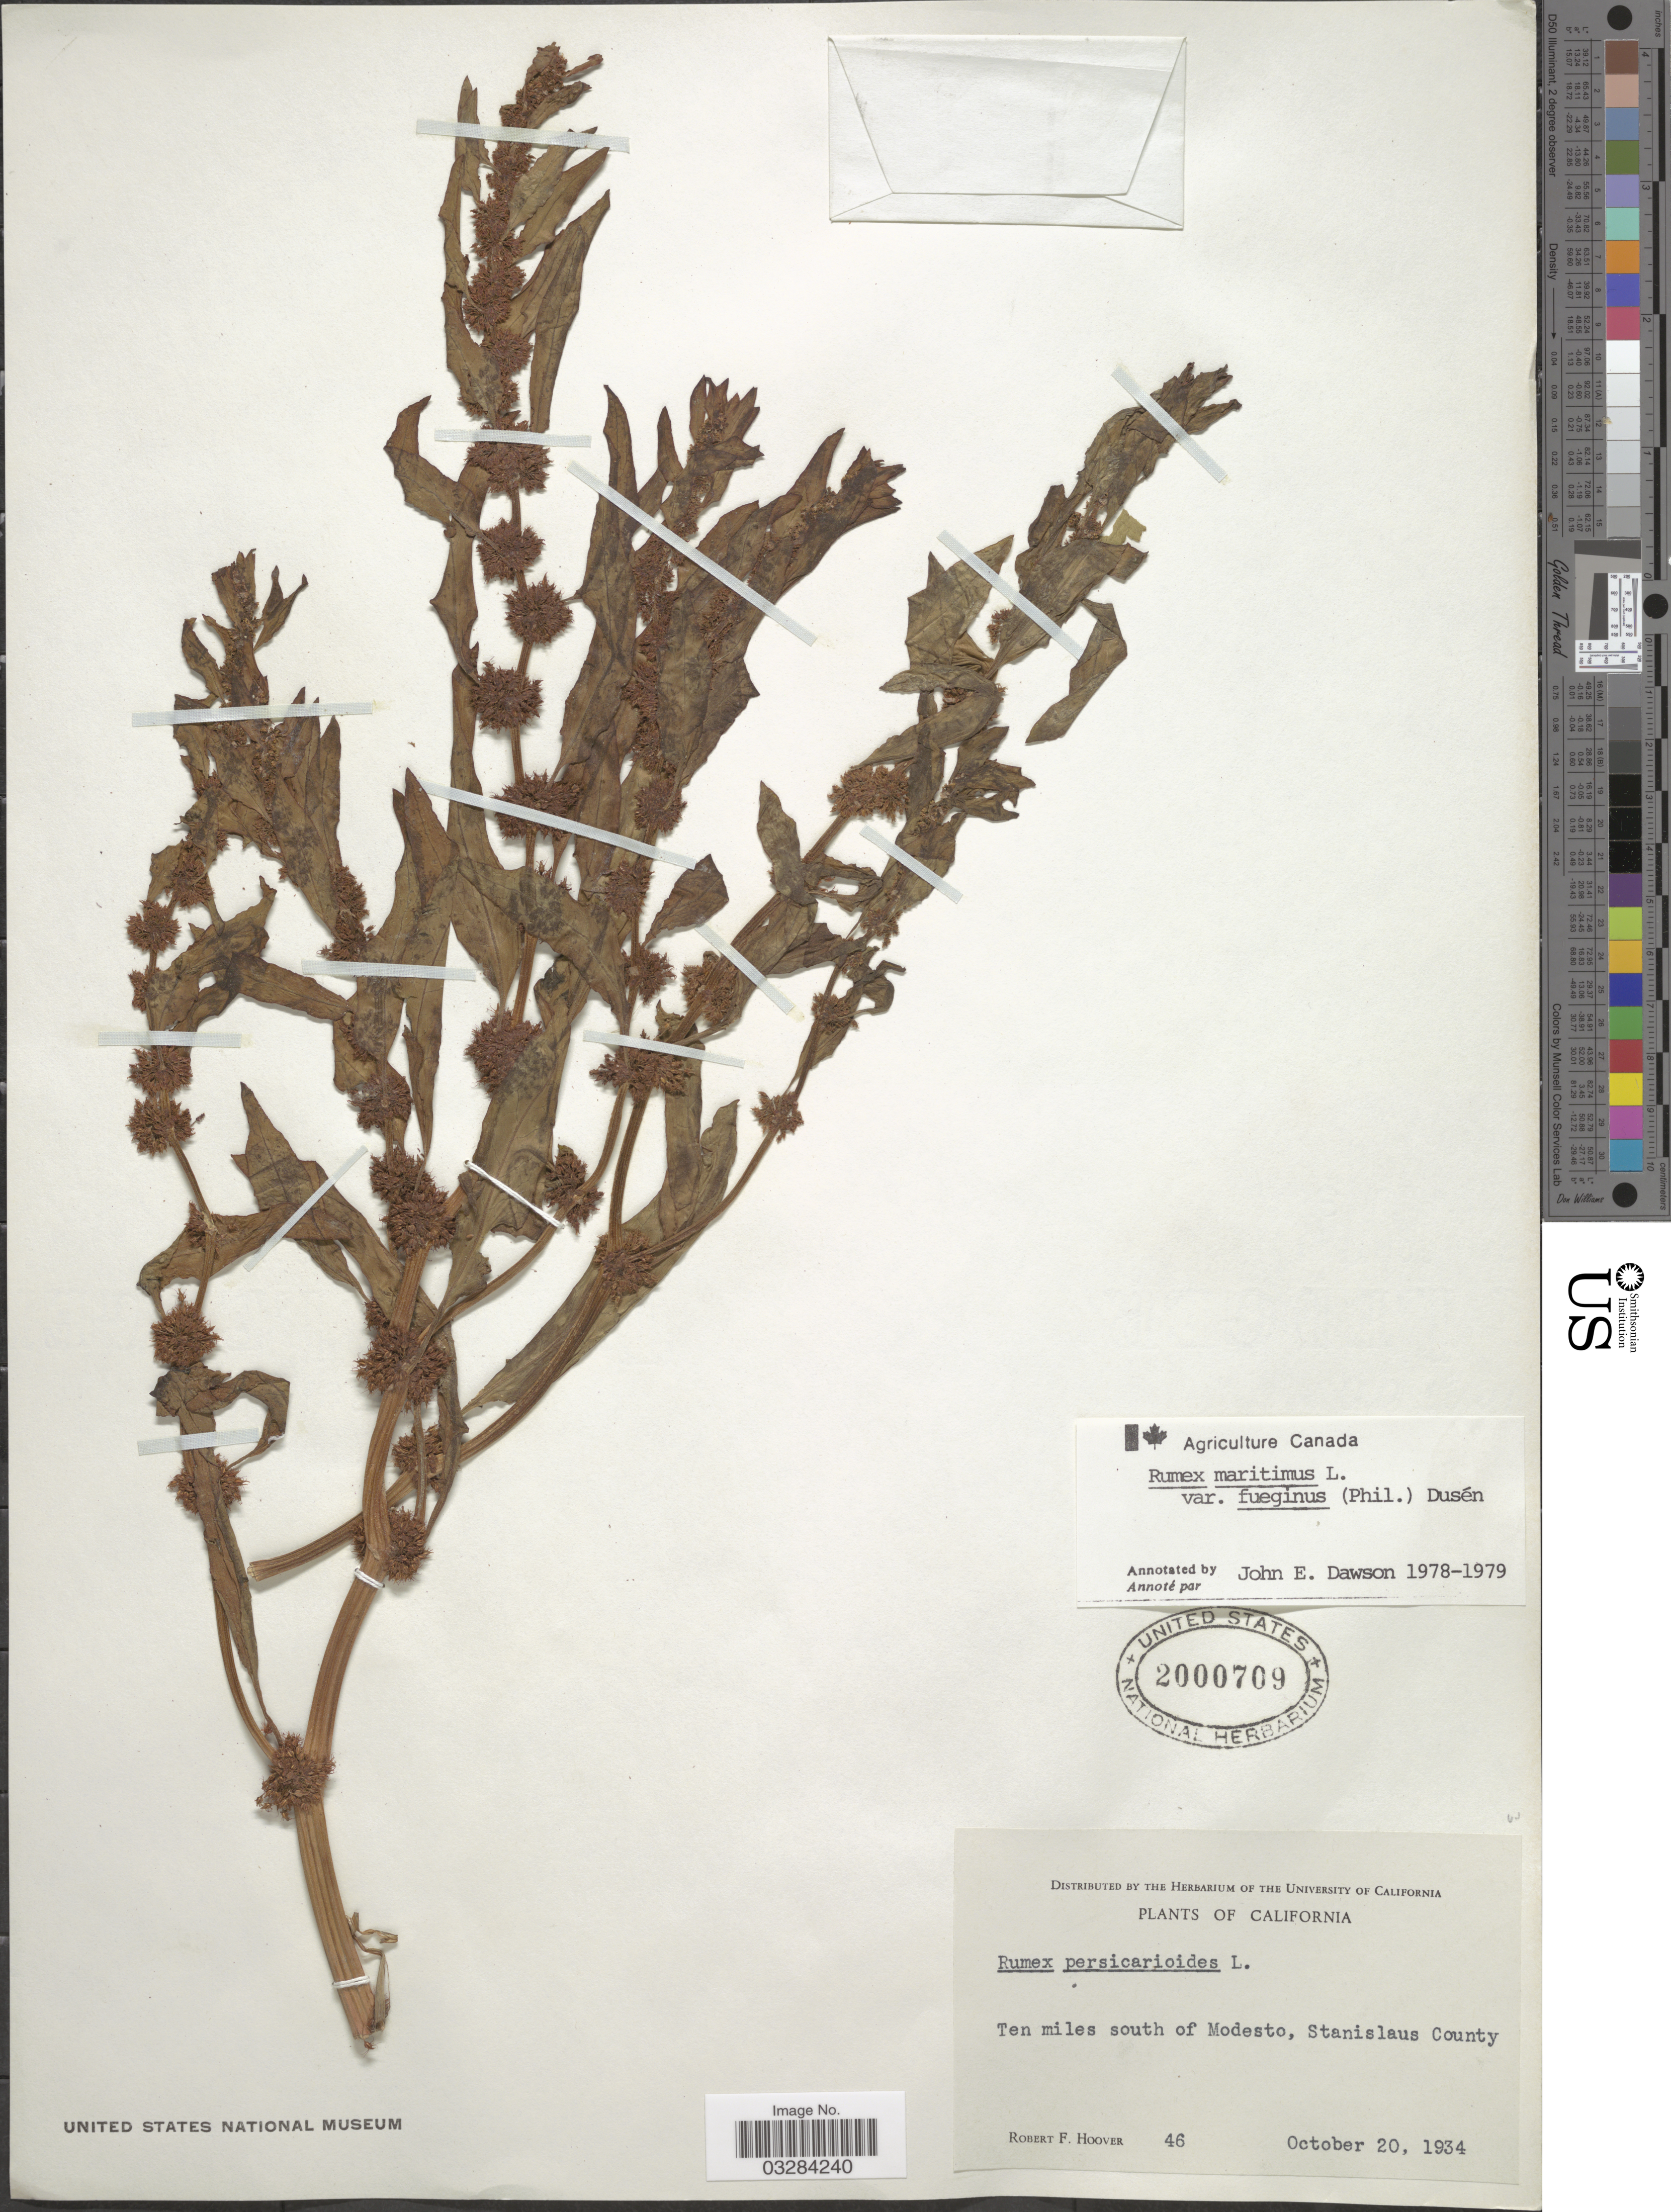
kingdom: Plantae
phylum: Tracheophyta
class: Magnoliopsida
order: Caryophyllales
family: Polygonaceae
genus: Rumex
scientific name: Rumex maritimus var. fueginus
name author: (Phil.) Dusén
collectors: R. F. Hoover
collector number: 46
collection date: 1934-10-20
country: United States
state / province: California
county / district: Stanislaus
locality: Ten miles south of Modesto, Stanislaus County.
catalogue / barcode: US 2000709